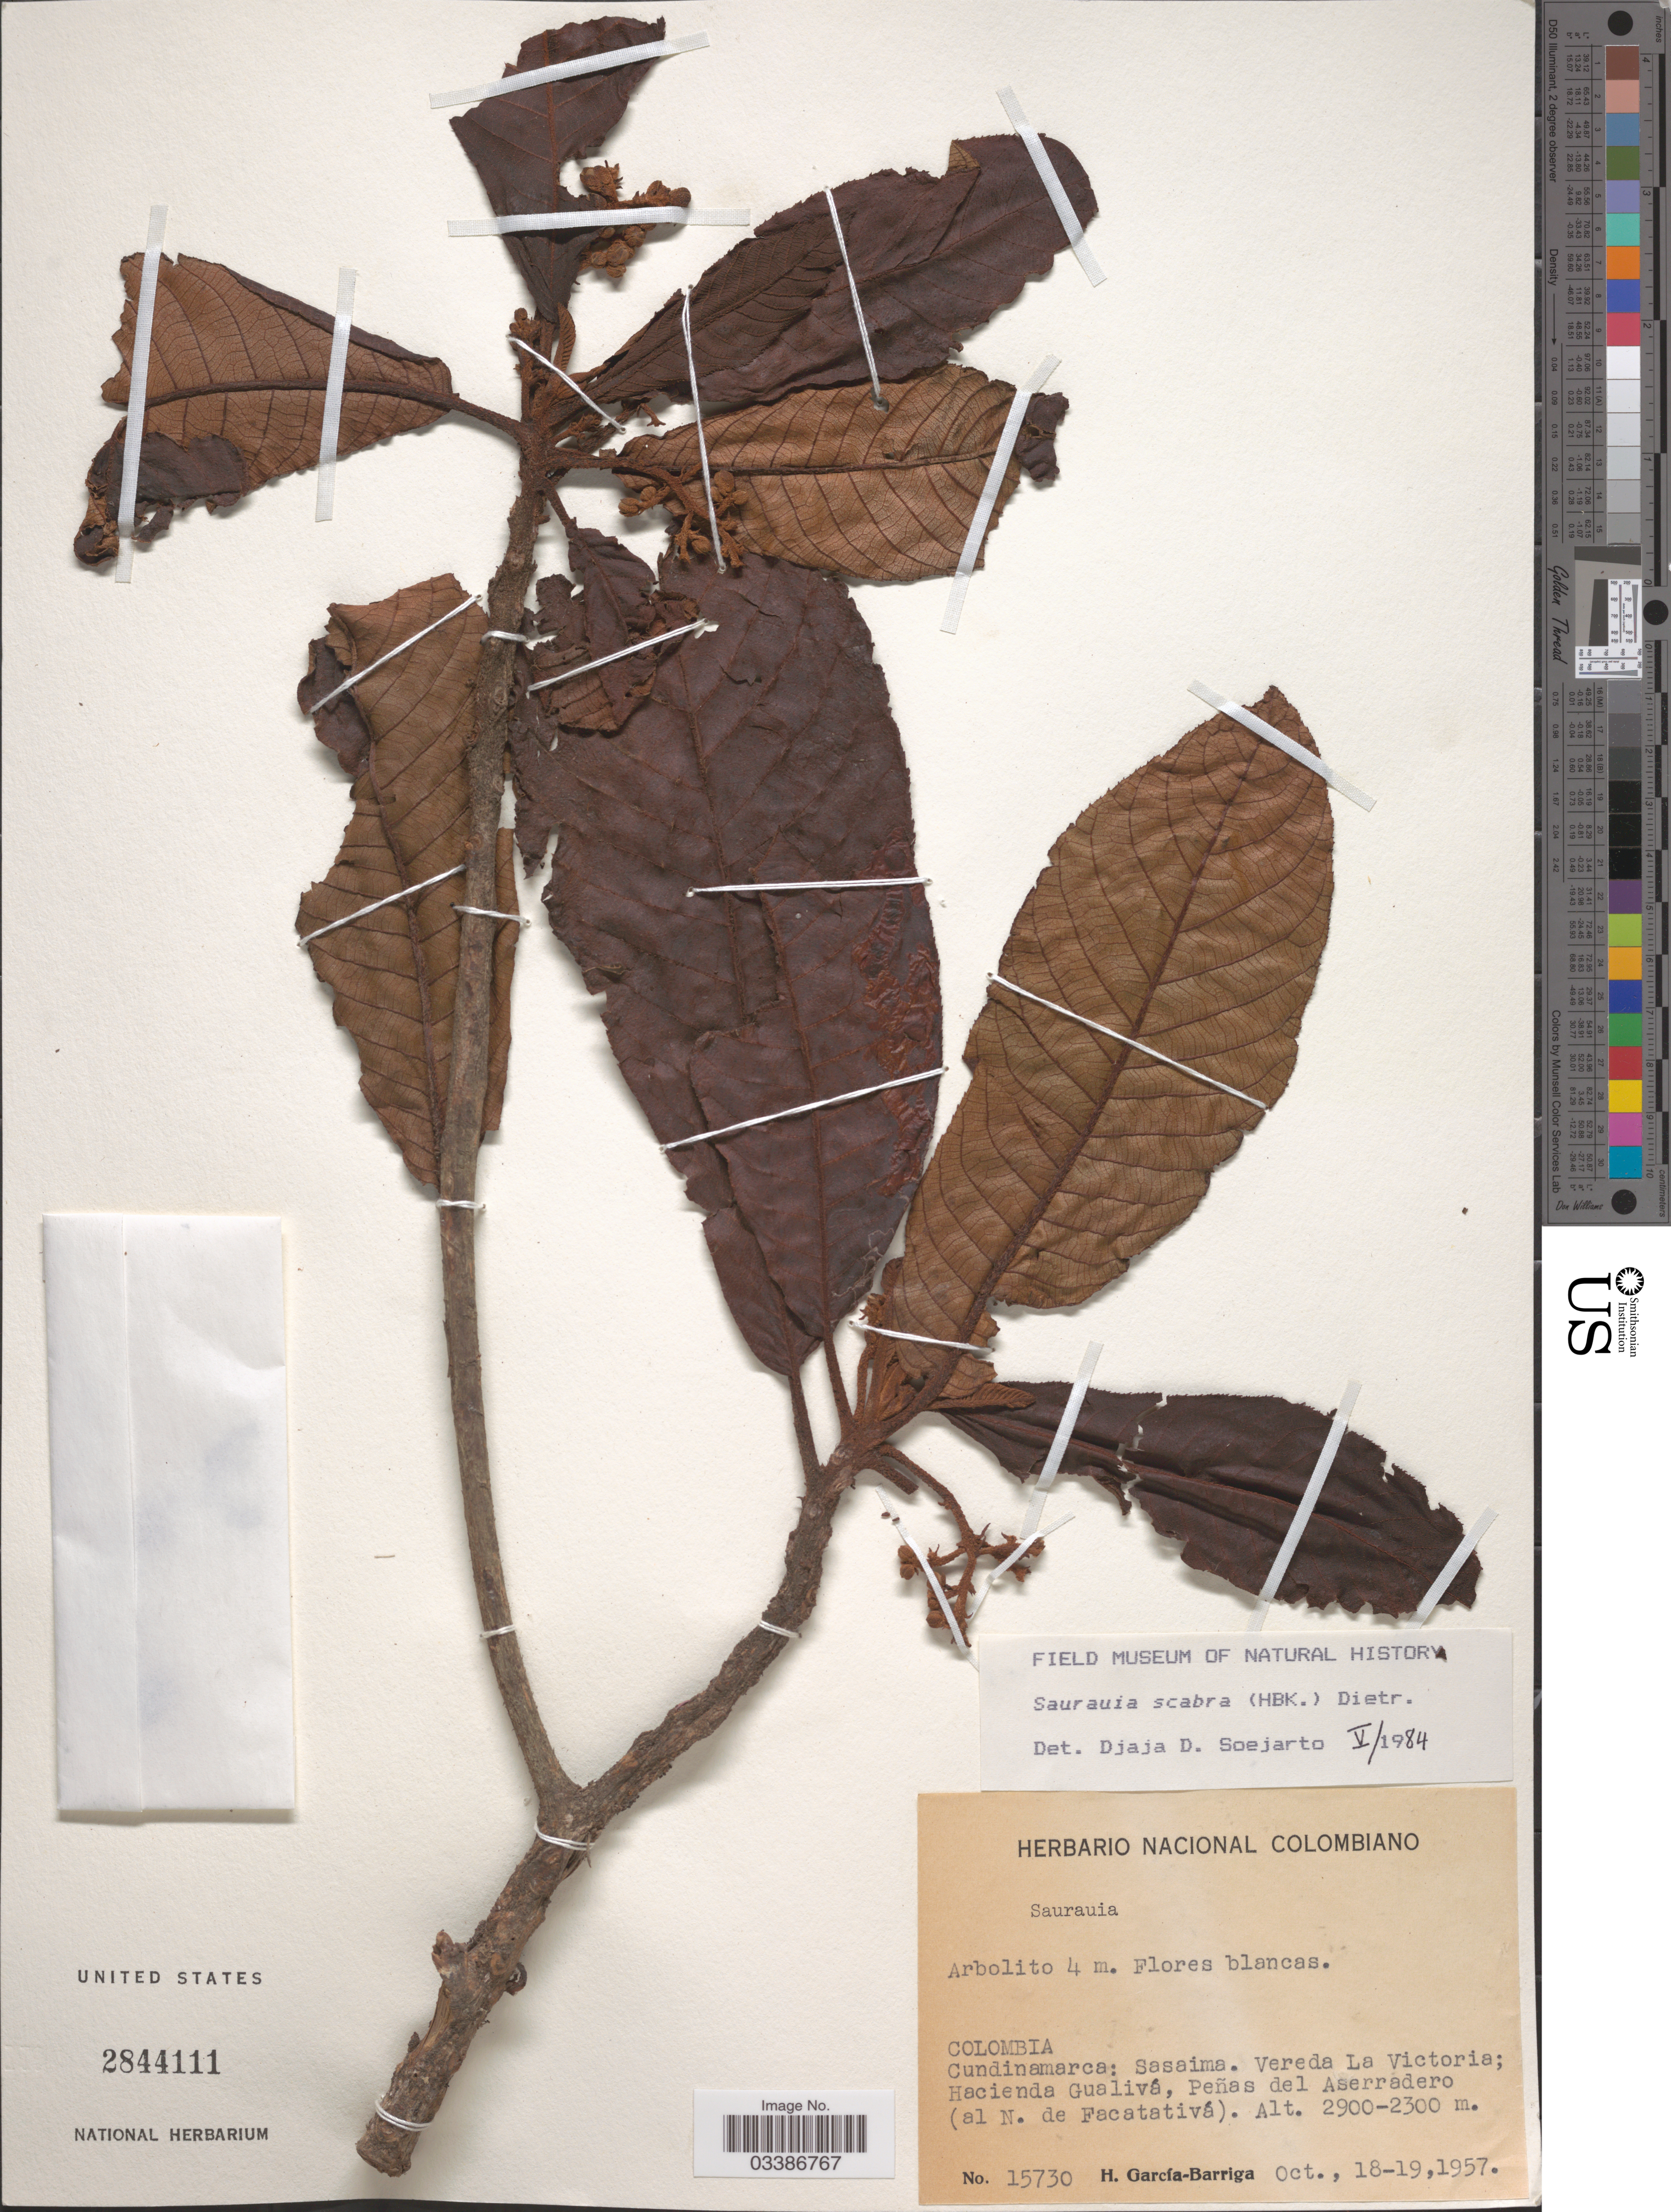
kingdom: Plantae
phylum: Tracheophyta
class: Magnoliopsida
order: Ericales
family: Actinidiaceae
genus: Saurauia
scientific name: Saurauia scabra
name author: (Kunth) D. Dietr.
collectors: H. García Barriga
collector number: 15730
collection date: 1957-10-18/1957-10-19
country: Colombia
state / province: Cundinamarca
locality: Sasaima. Vereda La Victoria; Hacienda Gualivá, Peñas del Aserradero (al N. de Facatativá).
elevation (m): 2300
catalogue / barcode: US 2844111